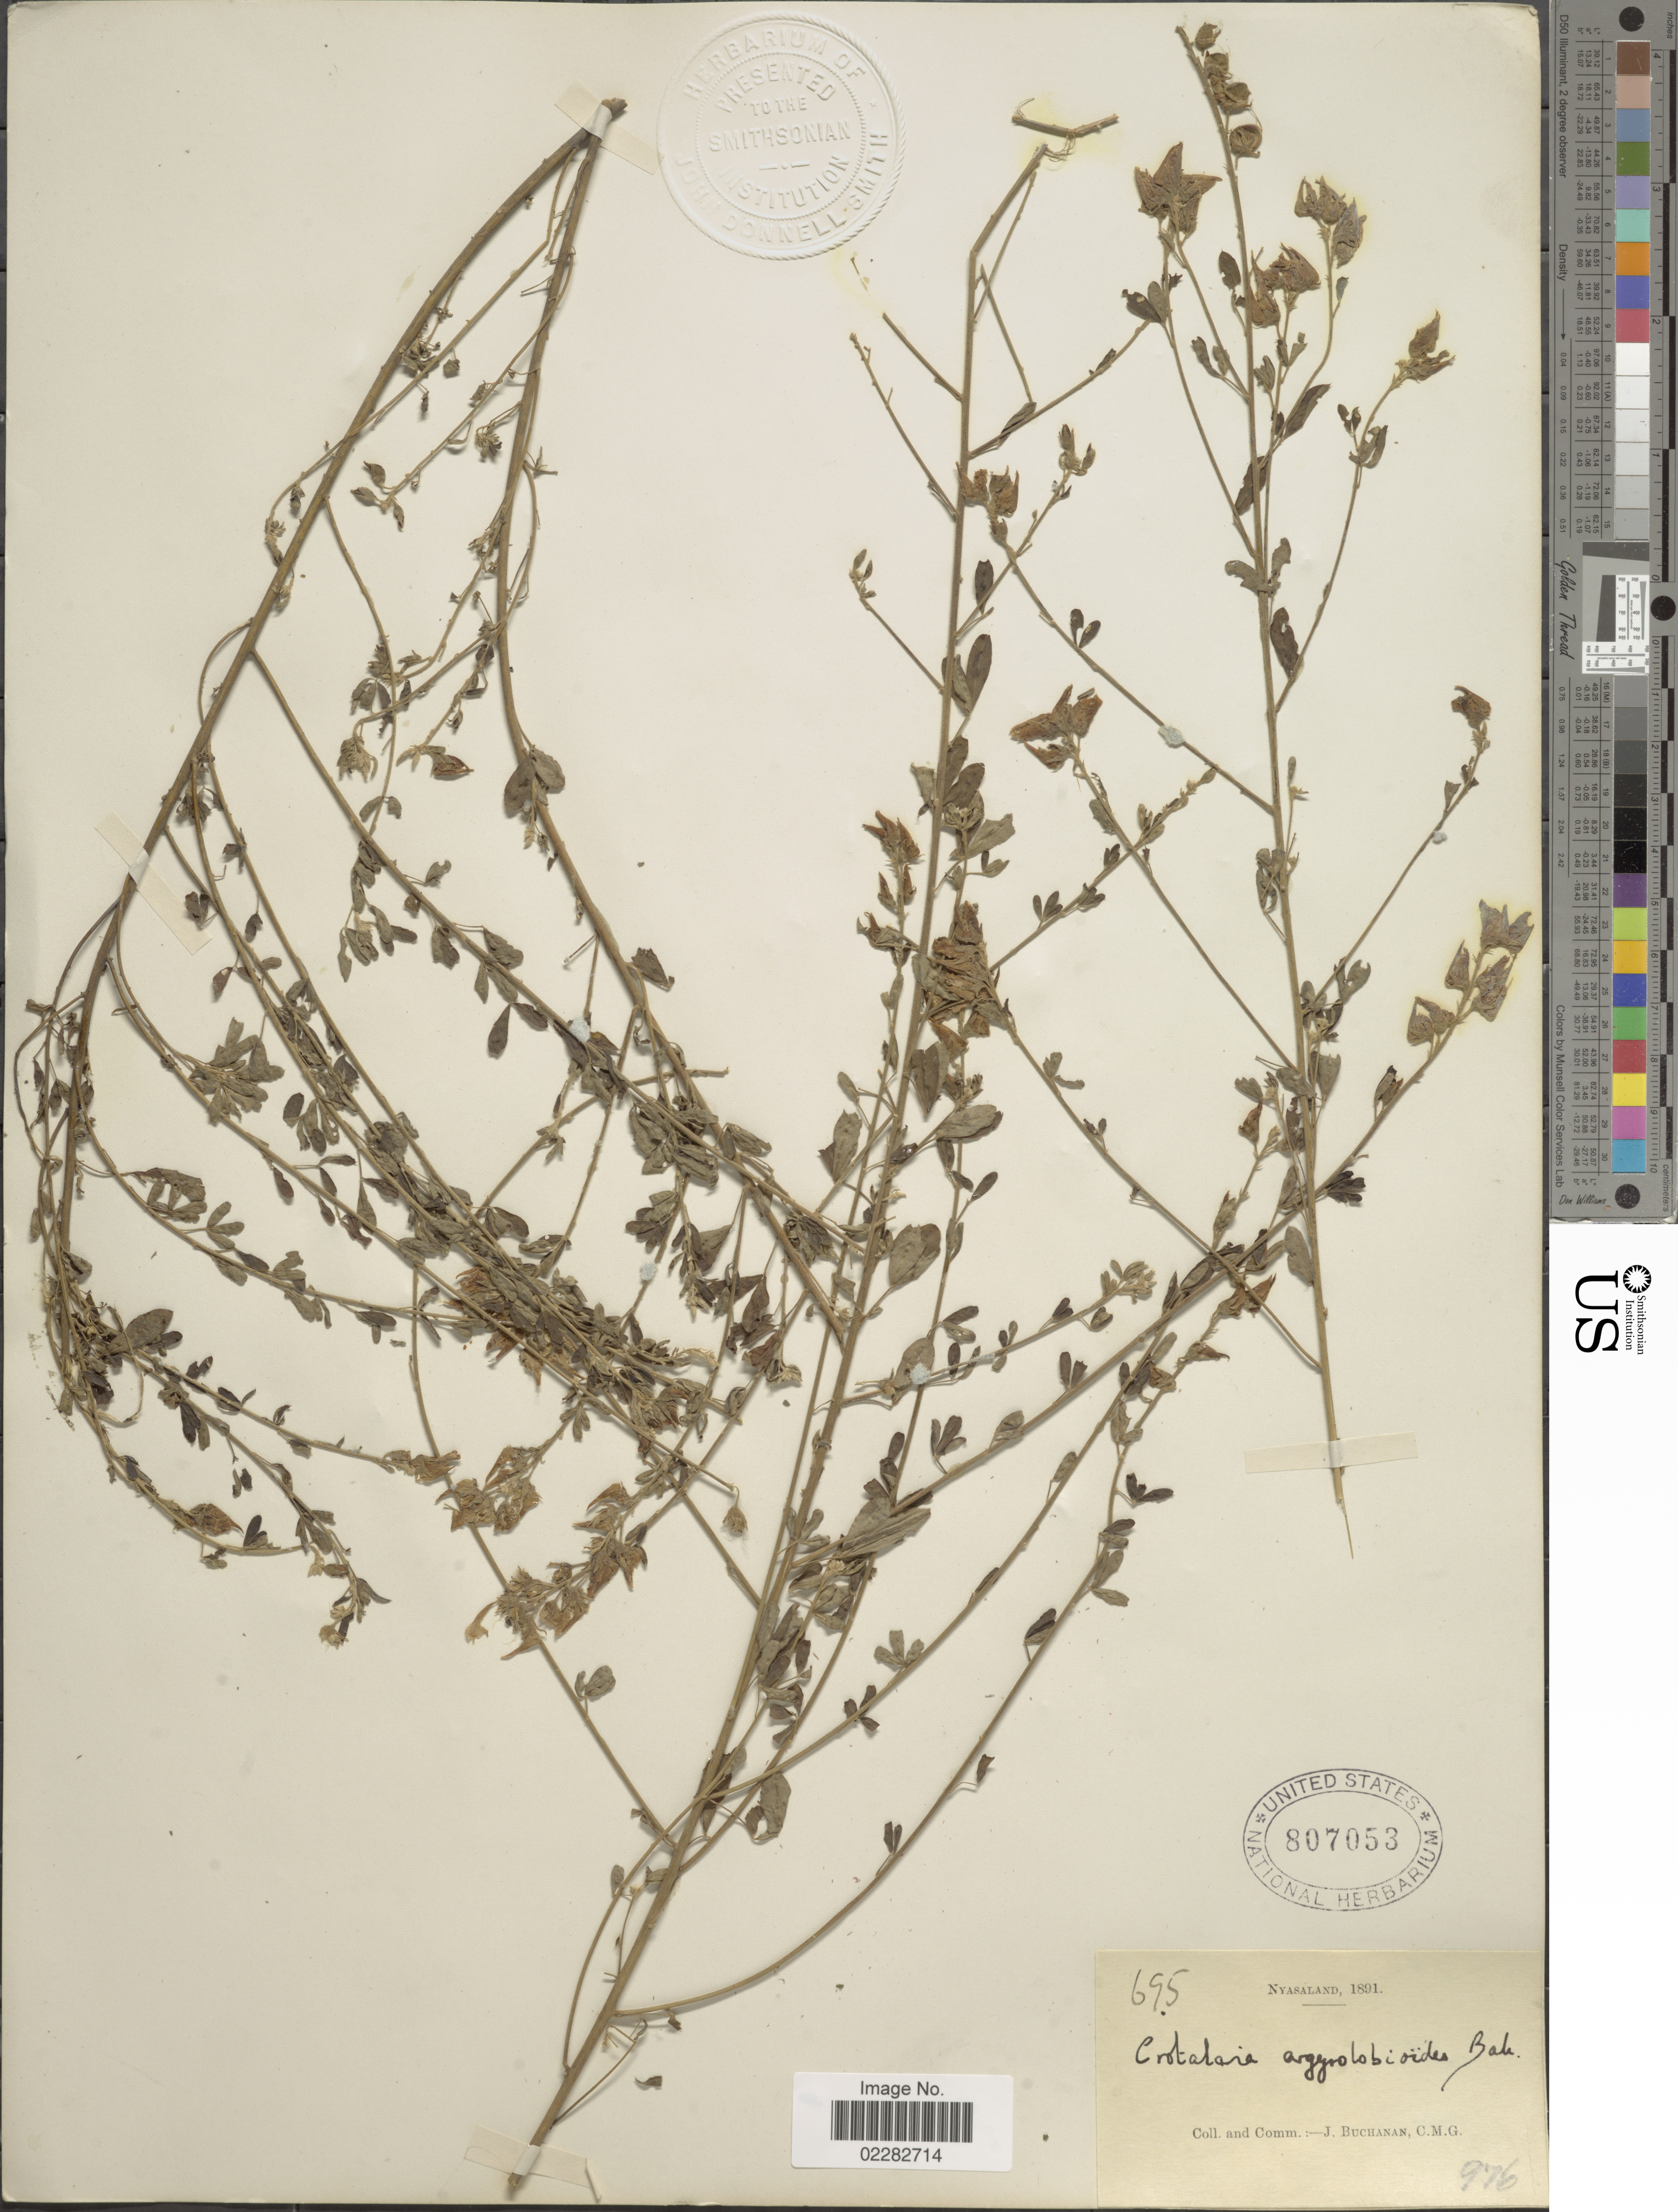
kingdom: Plantae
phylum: Tracheophyta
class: Magnoliopsida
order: Fabales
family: Fabaceae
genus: Crotalaria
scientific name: Crotalaria argyrolobioides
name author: Baker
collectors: J. Buchanan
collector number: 695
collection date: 1891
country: Malawi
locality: Nyasaland.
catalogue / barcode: US 807053